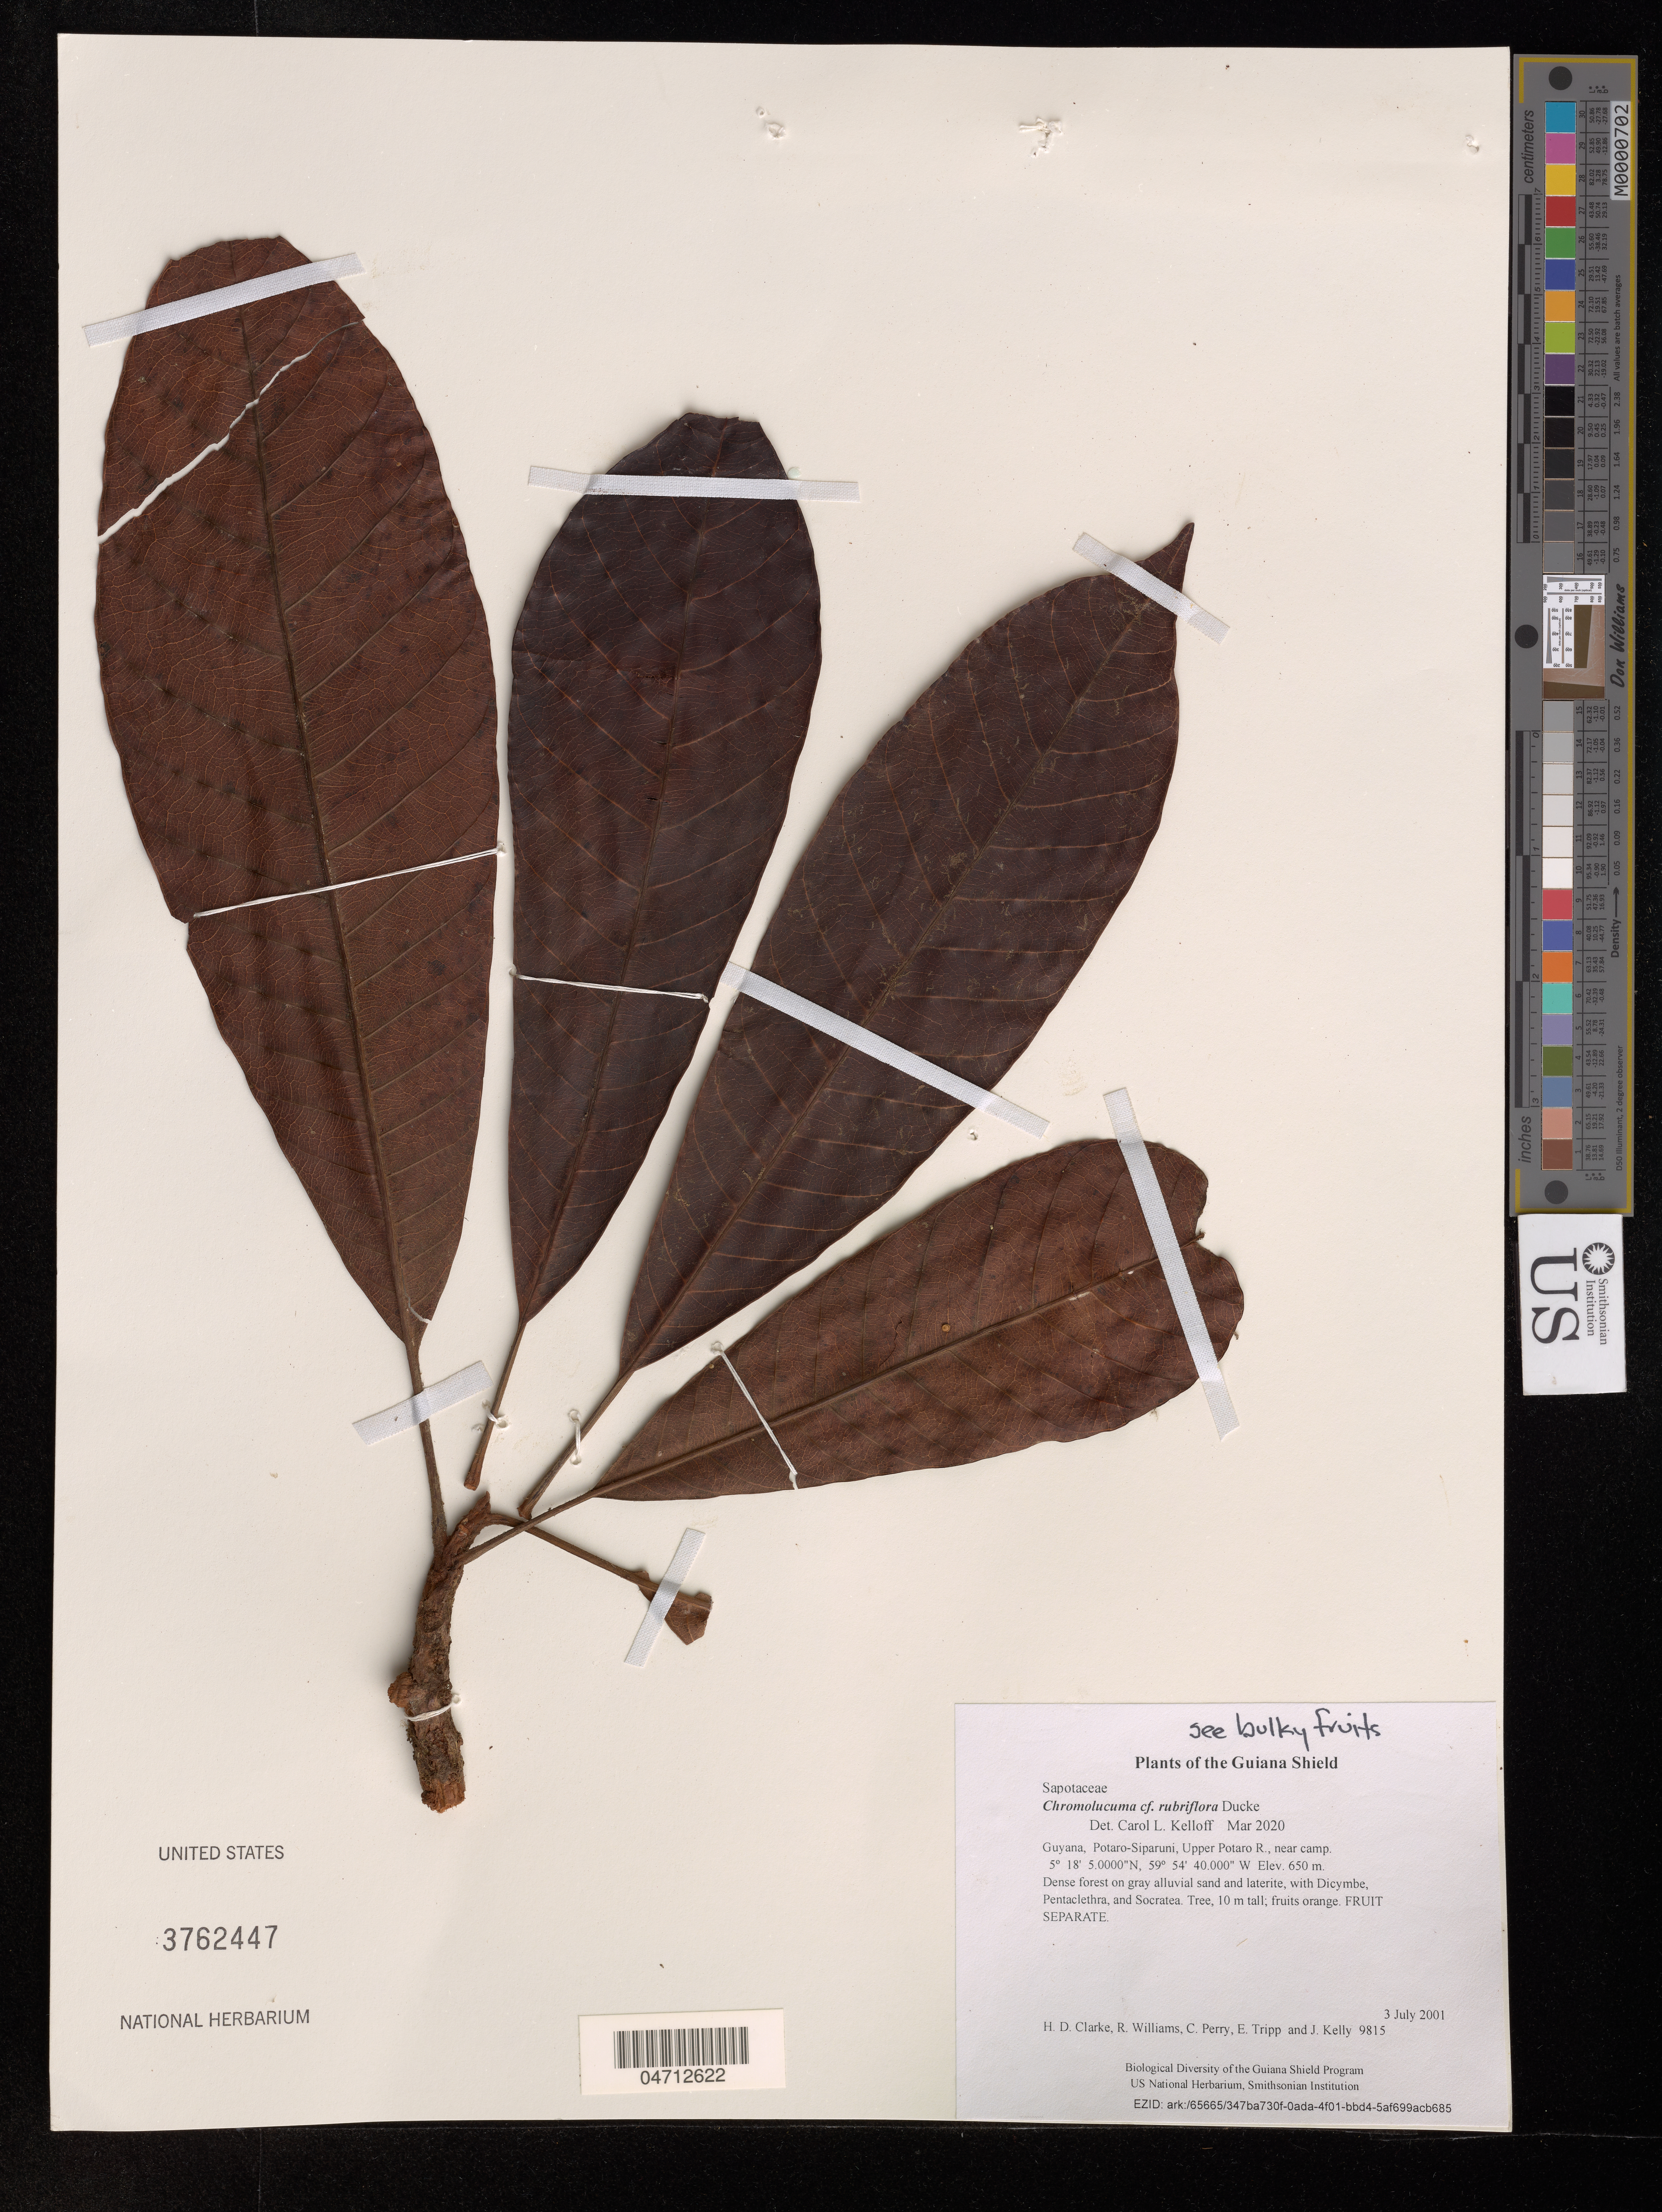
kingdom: Plantae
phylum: Tracheophyta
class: Magnoliopsida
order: Ericales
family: Sapotaceae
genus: Chromolucuma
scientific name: Chromolucuma rubriflora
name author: Ducke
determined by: Kelloff, Carol L.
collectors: H. D. Clarke, R. Williams, C. Perry, E. Tripp & J. Kelly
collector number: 9815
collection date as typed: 3 July 2001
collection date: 2001-07-03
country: Guyana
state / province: Potaro-Siparuni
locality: Upper Potaro R., near camp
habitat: Dense forest on gray alluvial sand and laterite, with Dicymbe, Pentaclethra, and Socratea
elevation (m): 650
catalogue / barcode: US 3762447